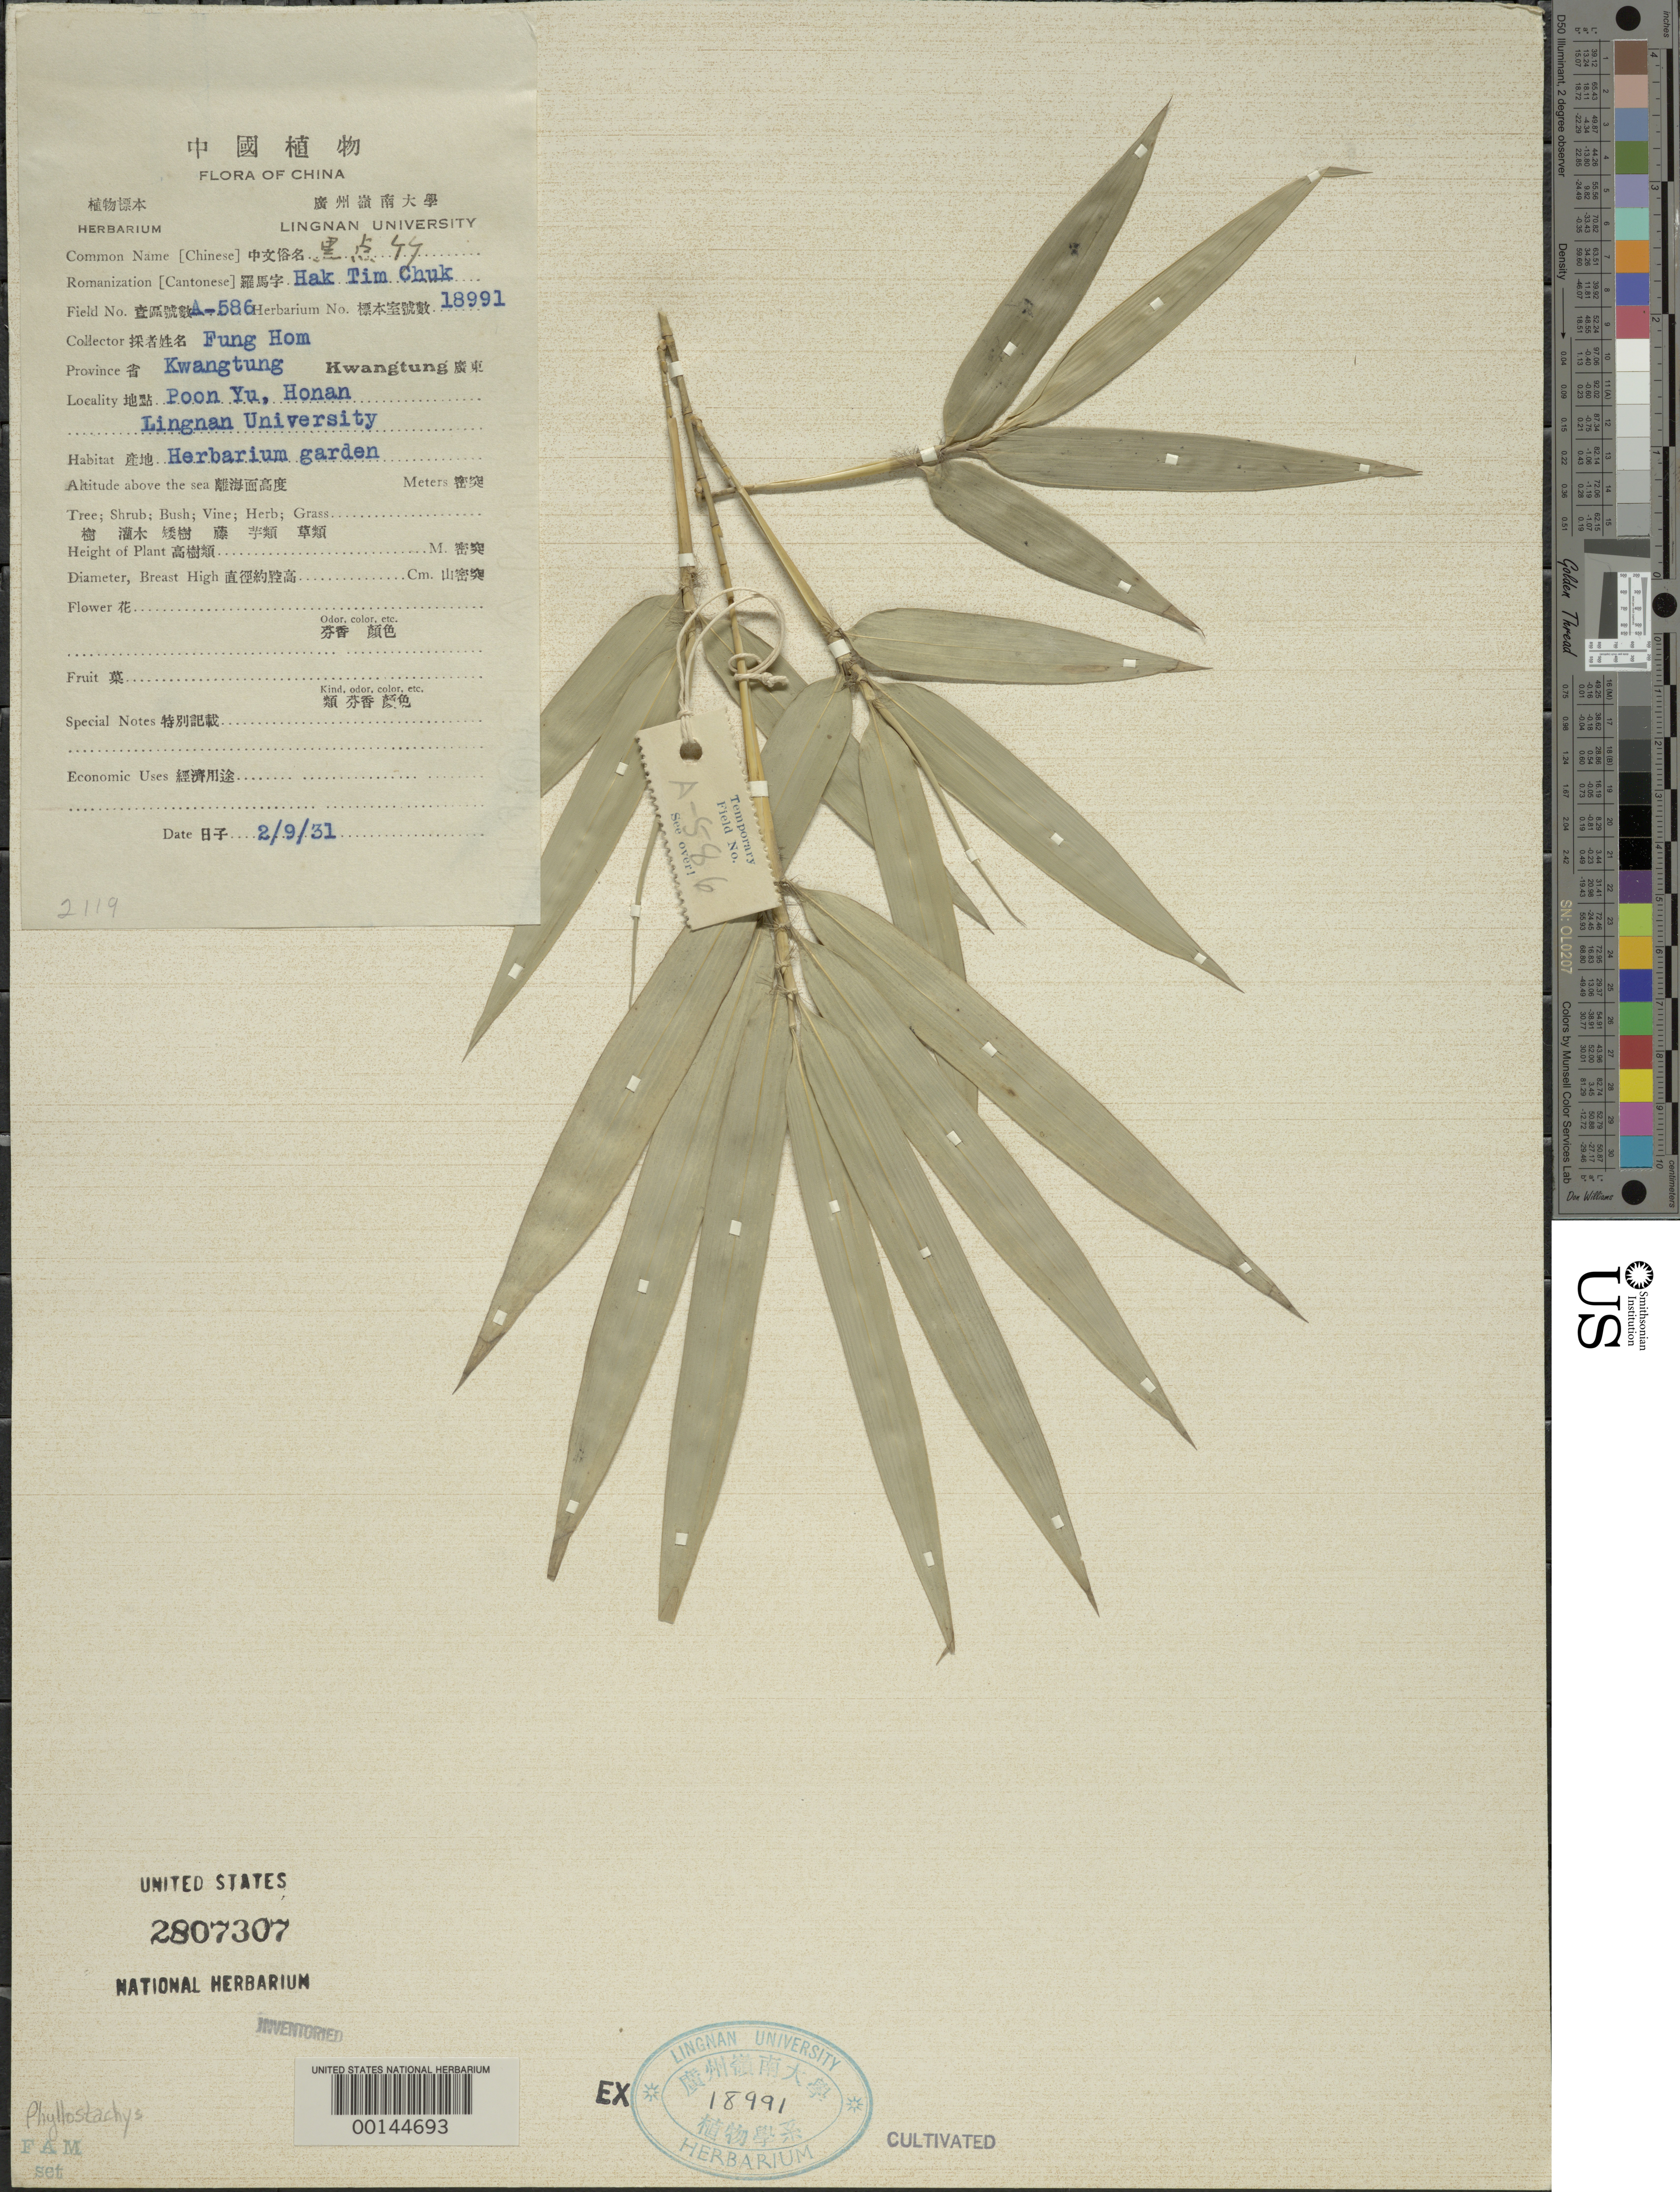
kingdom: Plantae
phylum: Tracheophyta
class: Liliopsida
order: Poales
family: Poaceae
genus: Phyllostachys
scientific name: Phyllostachys sp.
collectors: H. L. Fung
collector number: A-586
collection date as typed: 09 Feb 1931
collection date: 1931-02-09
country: China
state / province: Guangdong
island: Honam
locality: Honan, p'an-yu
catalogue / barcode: US 2807307